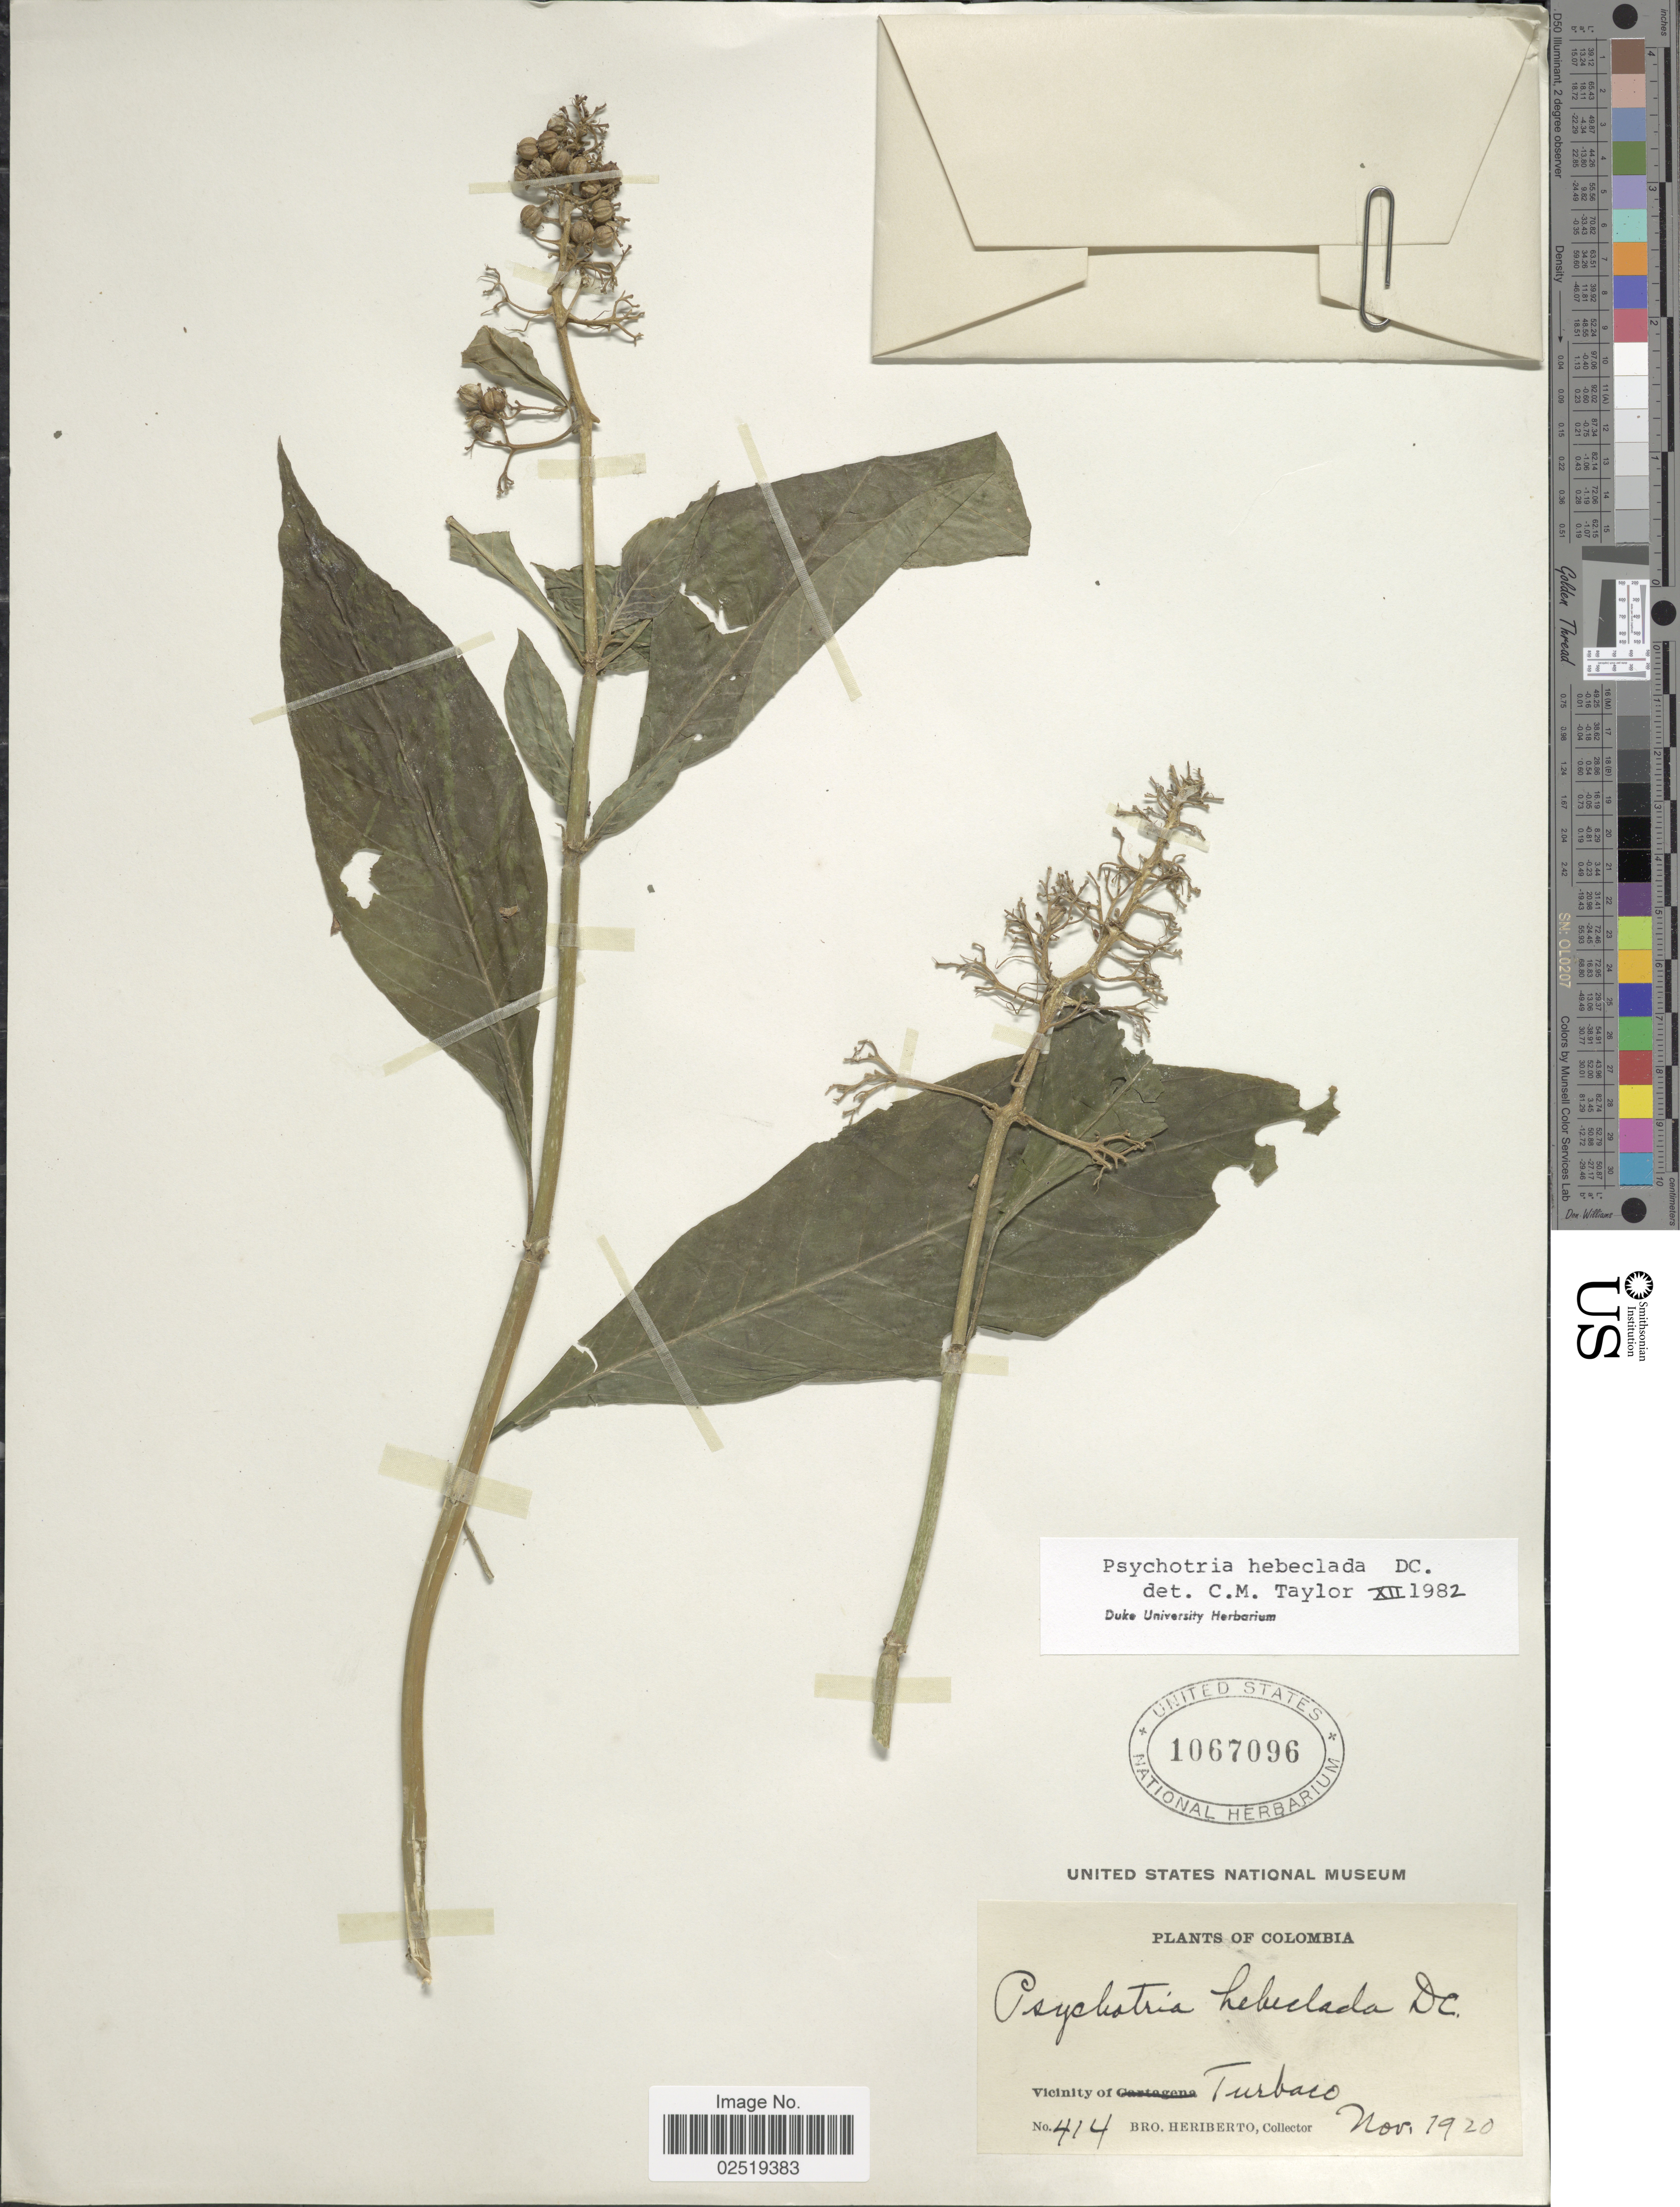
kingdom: Plantae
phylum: Tracheophyta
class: Magnoliopsida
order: Gentianales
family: Rubiaceae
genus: Psychotria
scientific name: Psychotria hebeclada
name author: DC.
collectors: B. Heriberto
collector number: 414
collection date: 1920-11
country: Colombia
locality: Vicinity Turbaco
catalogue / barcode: US 1067096